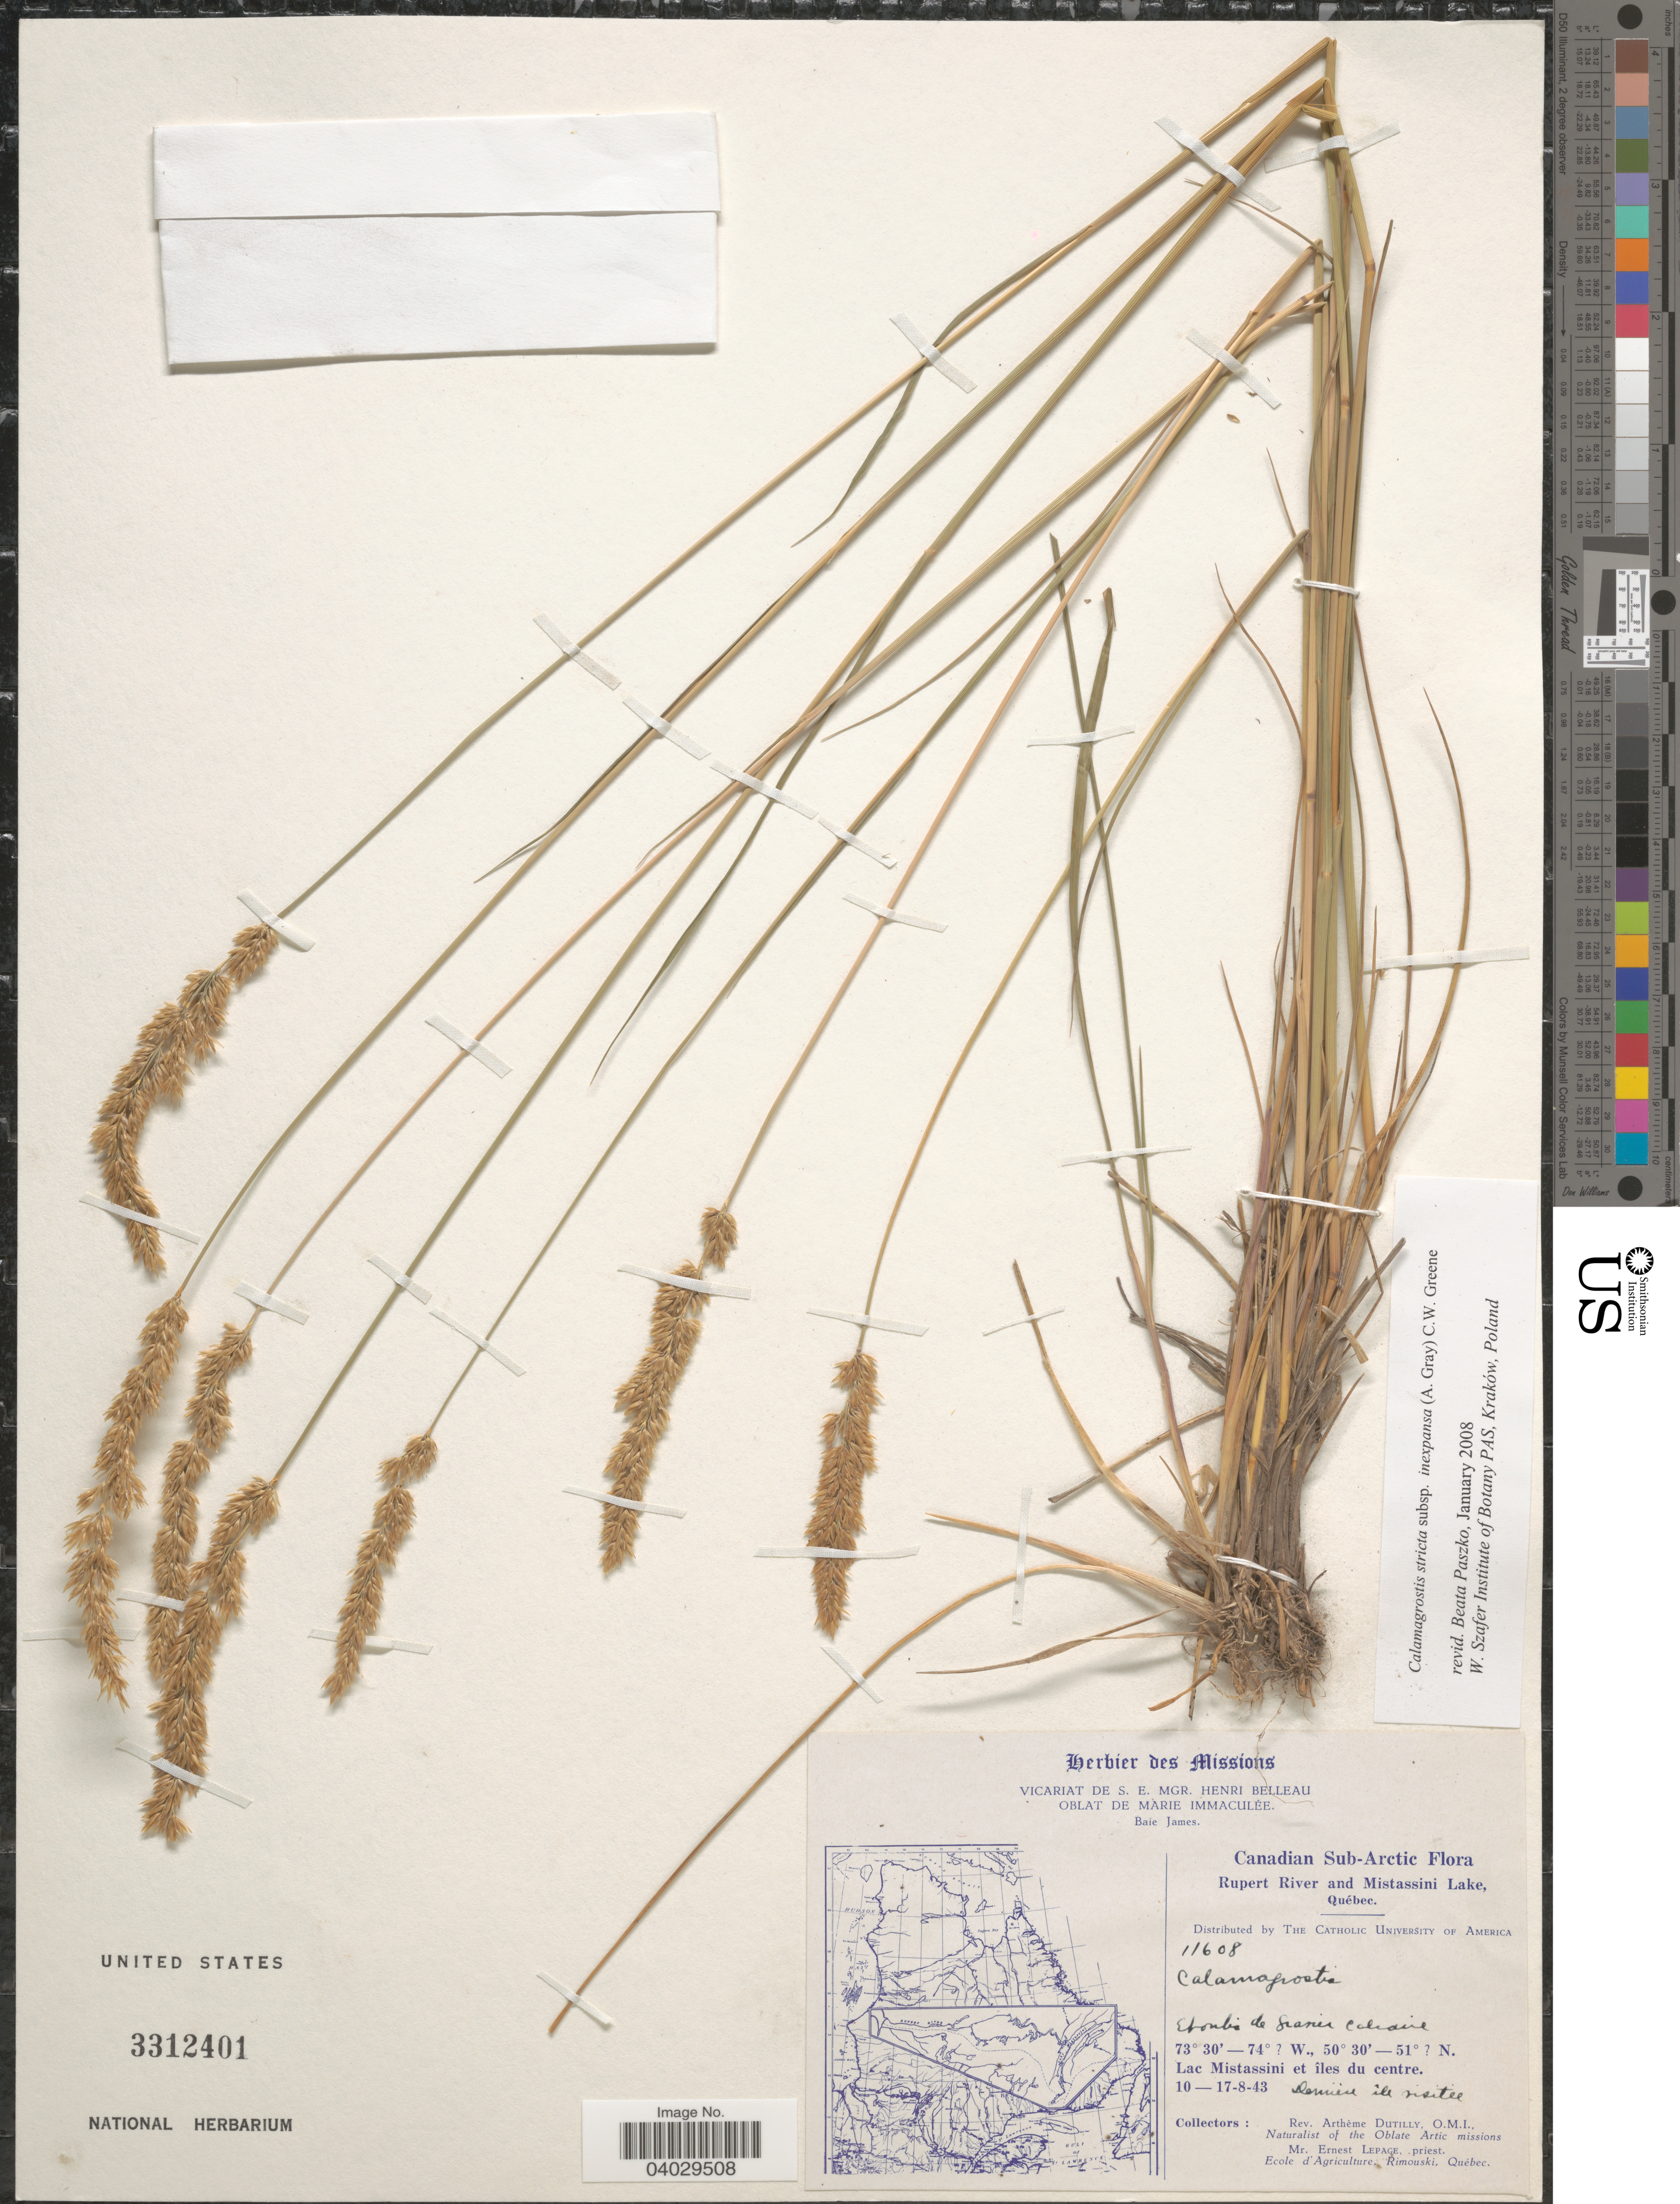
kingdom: Plantae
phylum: Tracheophyta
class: Liliopsida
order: Poales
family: Poaceae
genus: Calamagrostis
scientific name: Calamagrostis neglecta subsp. inexpansa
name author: (A. Gray) Tzvelev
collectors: A. Dutilly & E. Lepage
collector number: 11608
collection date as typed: Transcribed d/m/y: 10/8/43 to 17/8/43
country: Canada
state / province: Quebec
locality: Canadian Sub-Arctic. Rupert River and Mistassini Lake. Lac Mistassini et îles du centre. Demiere île visitee.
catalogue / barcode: US 3312401